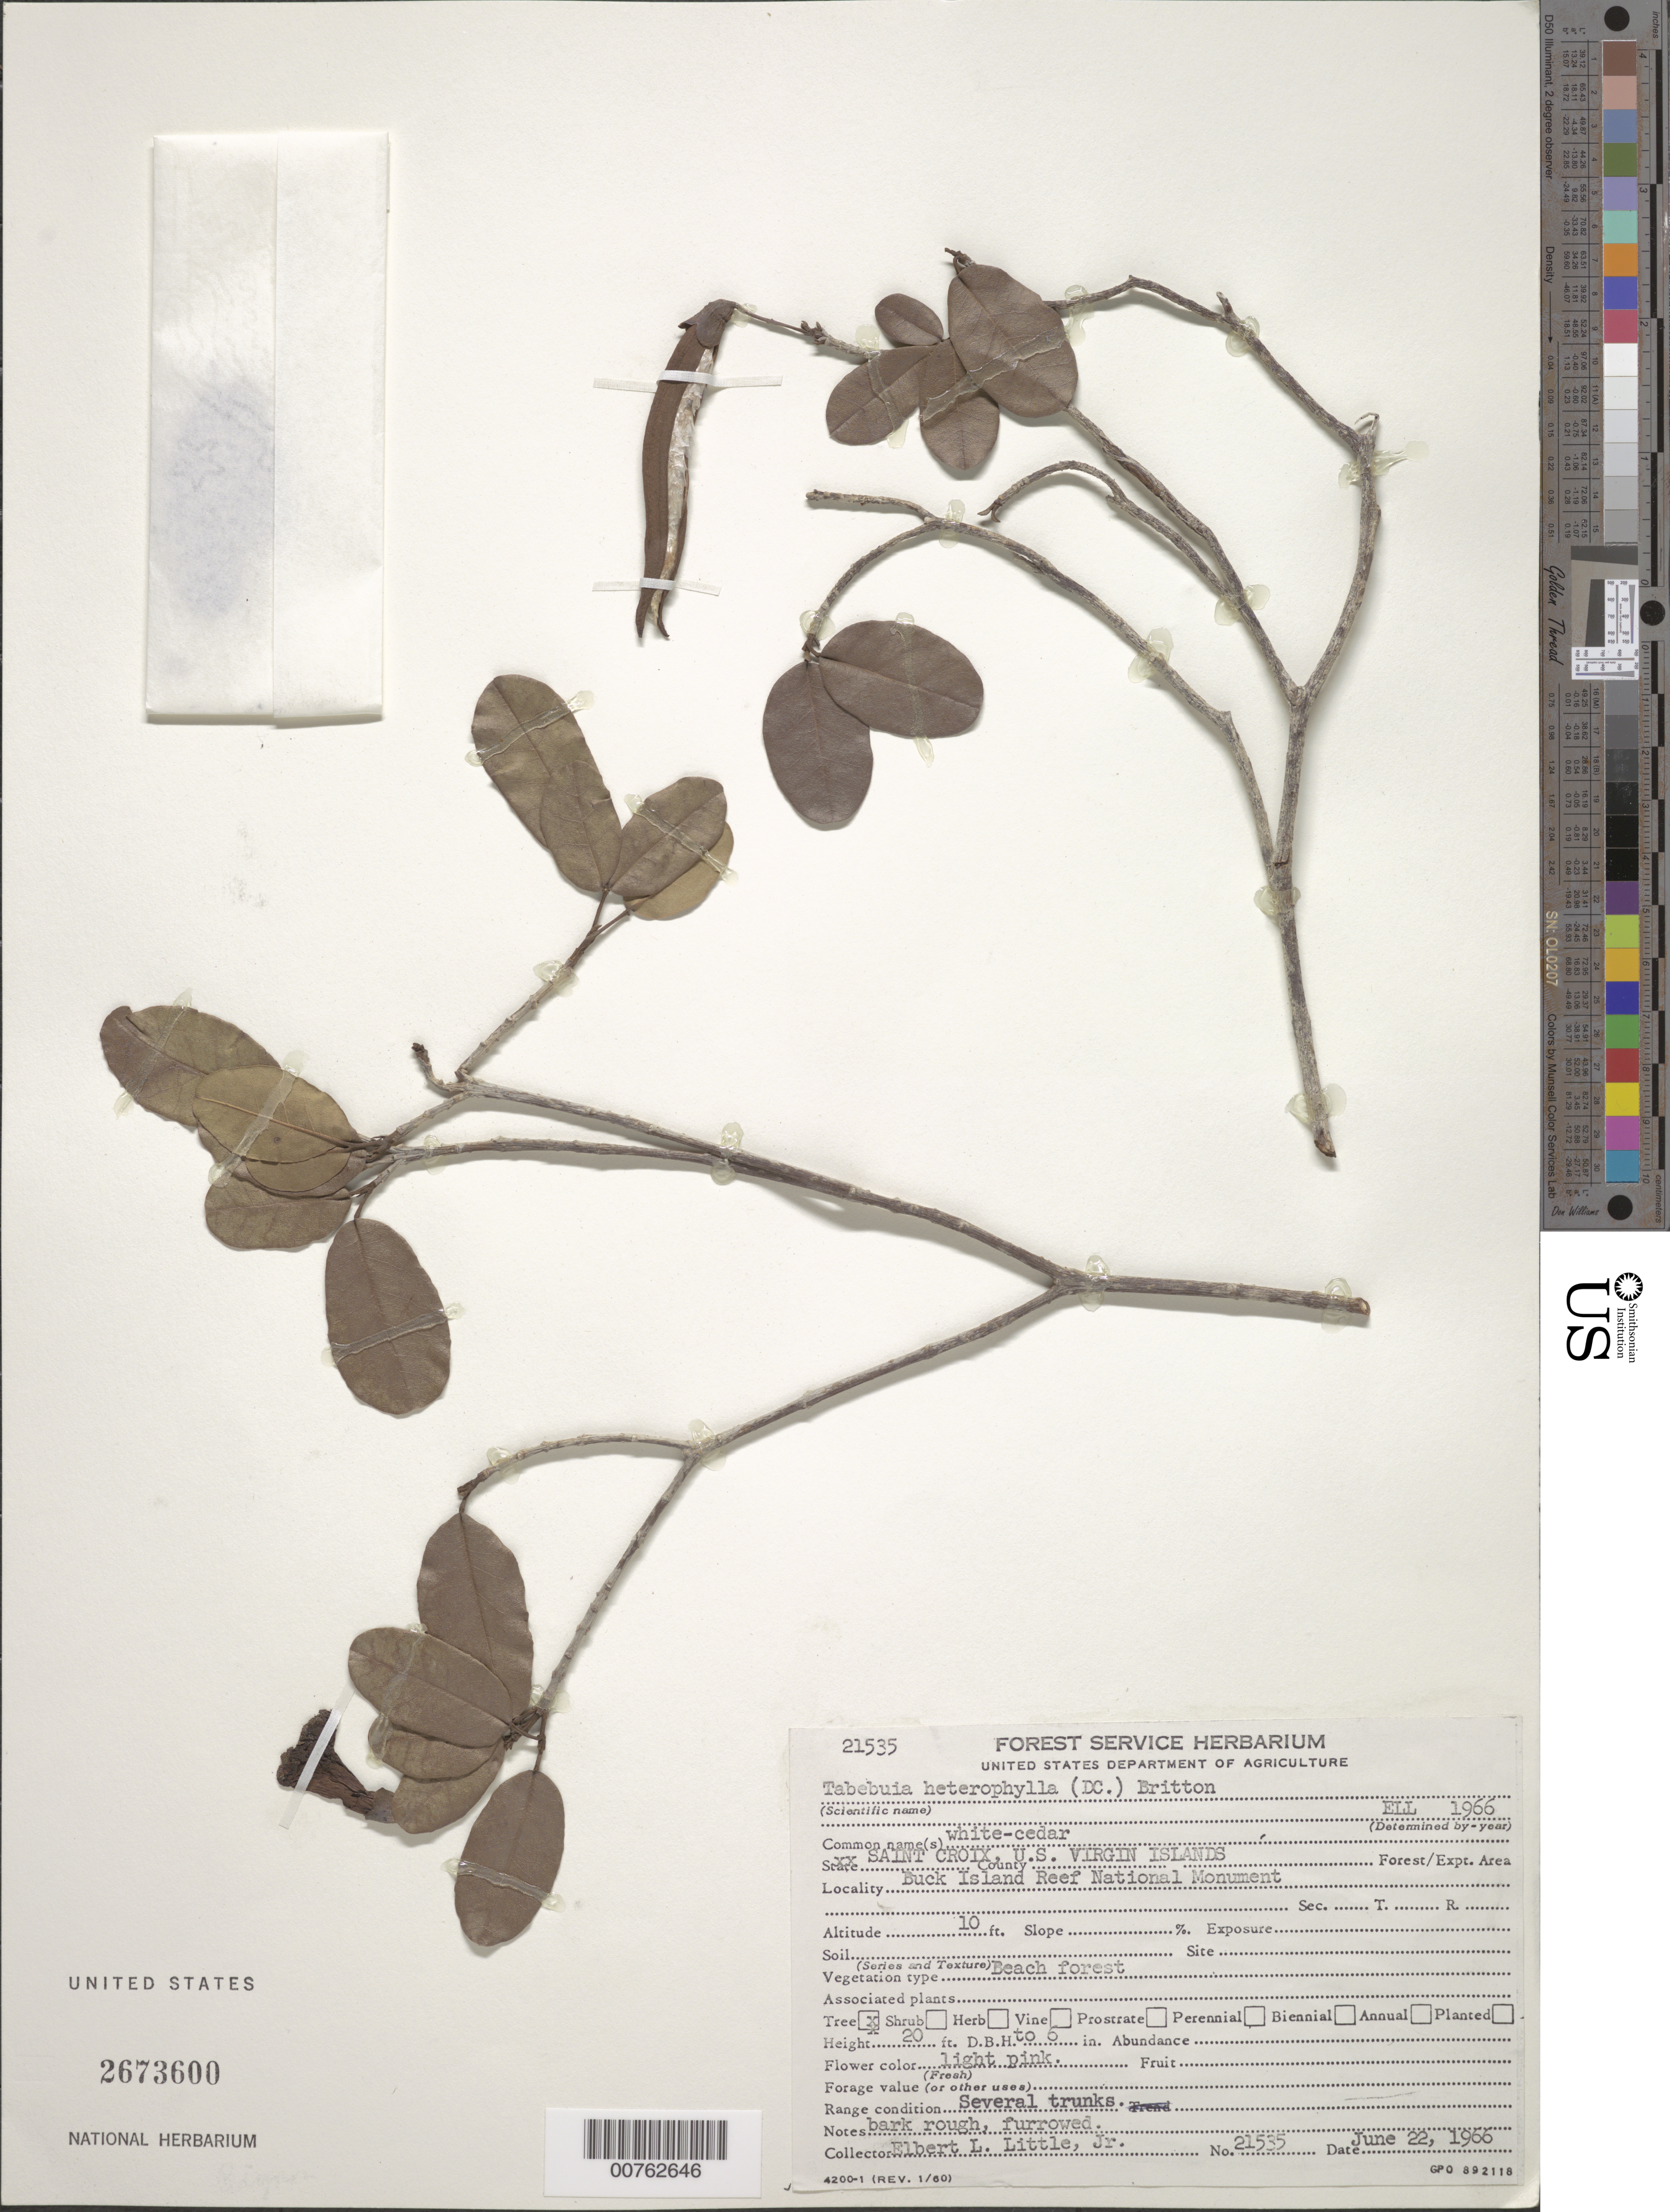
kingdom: Plantae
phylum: Tracheophyta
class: Magnoliopsida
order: Lamiales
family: Bignoniaceae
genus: Tabebuia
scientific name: Tabebuia heterophylla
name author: (DC.) Britton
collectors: E. L. Little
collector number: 21535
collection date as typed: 22 Jun 1966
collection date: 1966-06-22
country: U.S. Virgin Islands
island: St. Croix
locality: Buck Island Reef National Monument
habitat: Beach forest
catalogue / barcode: US 2673600